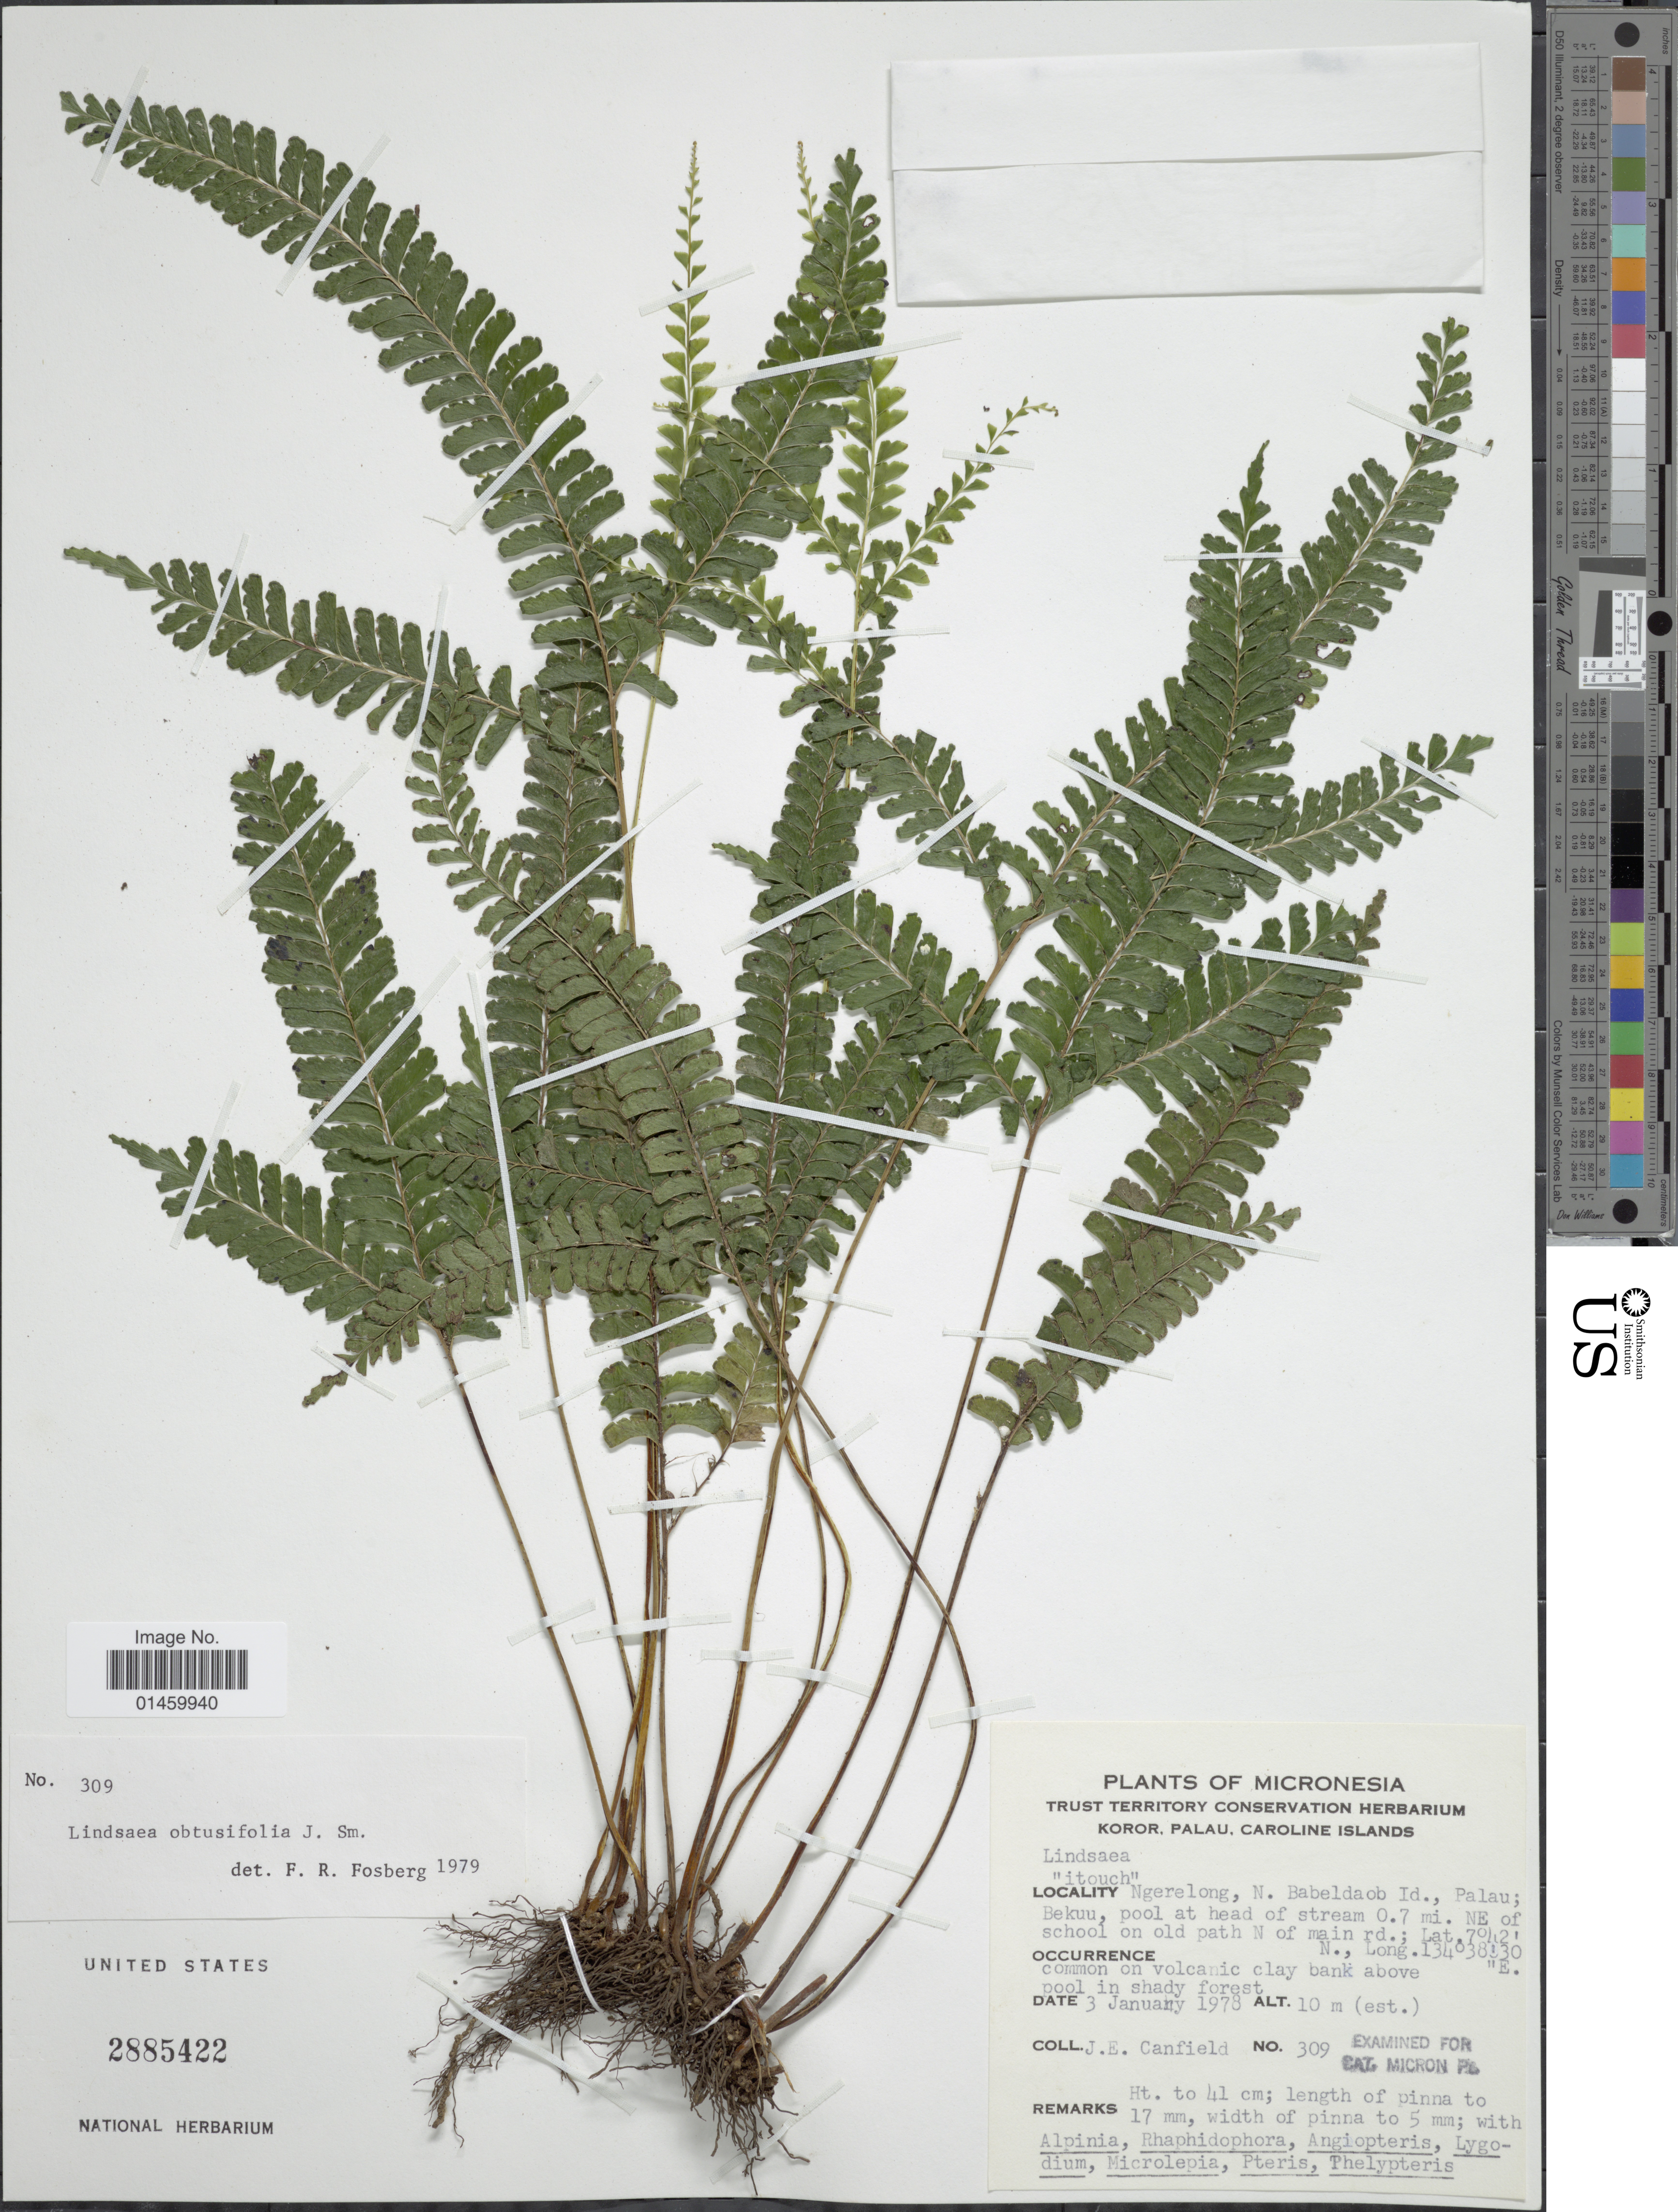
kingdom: Plantae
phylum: Tracheophyta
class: Polypodiopsida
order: Polypodiales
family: Lindsaeaceae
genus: Lindsaea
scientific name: Lindsaea obtusa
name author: J. Sm. ex Hook.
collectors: J. E. Canfield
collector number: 309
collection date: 1978-01-03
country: Palau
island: Babeldaob [Babelthuap]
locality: Ngerelong, N. Babeldaob Id., Bekuu, pool at head of stream o.7 mi. NE of school on old path N of main rd.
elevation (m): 10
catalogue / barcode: US 2885422